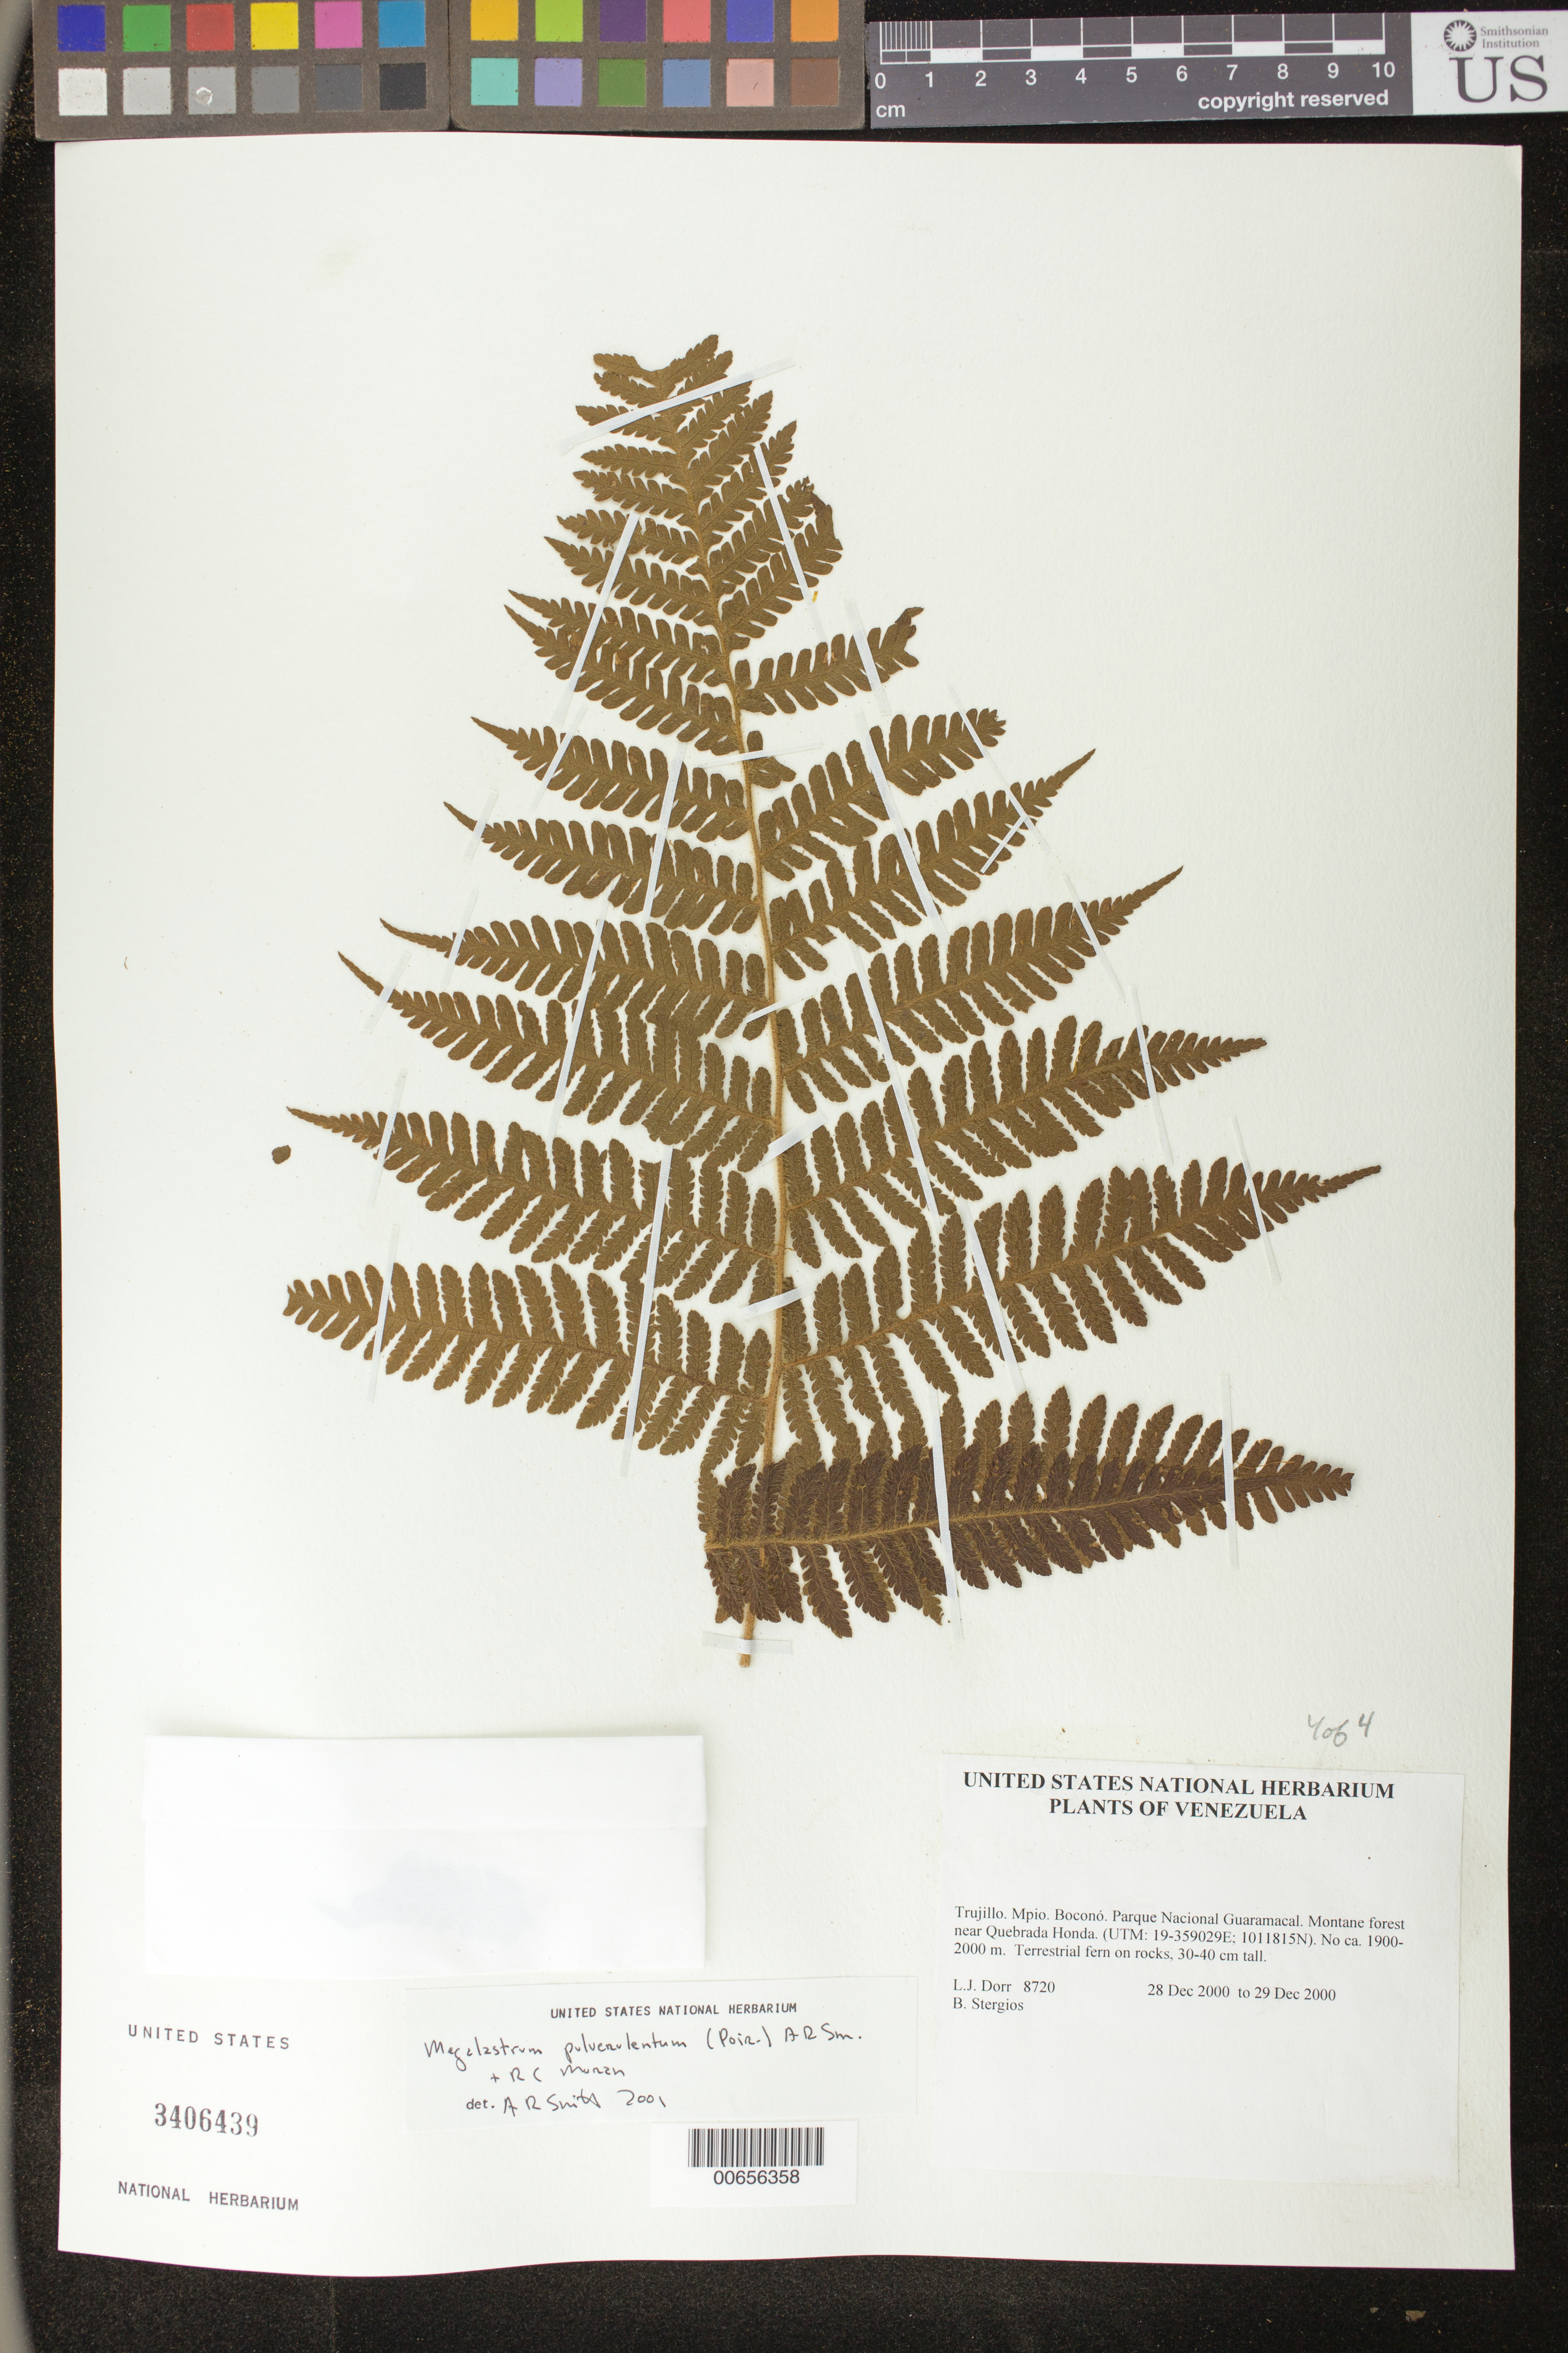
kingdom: Plantae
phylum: Tracheophyta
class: Polypodiopsida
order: Polypodiales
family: Dryopteridaceae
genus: Megalastrum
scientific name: Megalastrum pulverulentum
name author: (Poir.) A.R. Sm. & R.C. Moran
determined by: Smith, Alan R., (UC)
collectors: L. J. Dorr & B. G. Stergios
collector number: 8720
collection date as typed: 28 Dec 2000 to 29 Dec 2000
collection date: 2000-12-28/2000-12-29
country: Venezuela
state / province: Trujillo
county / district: Boconó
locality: Parque Nacional Guaramacal near Quebrada Honda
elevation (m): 1900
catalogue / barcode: US 3406439